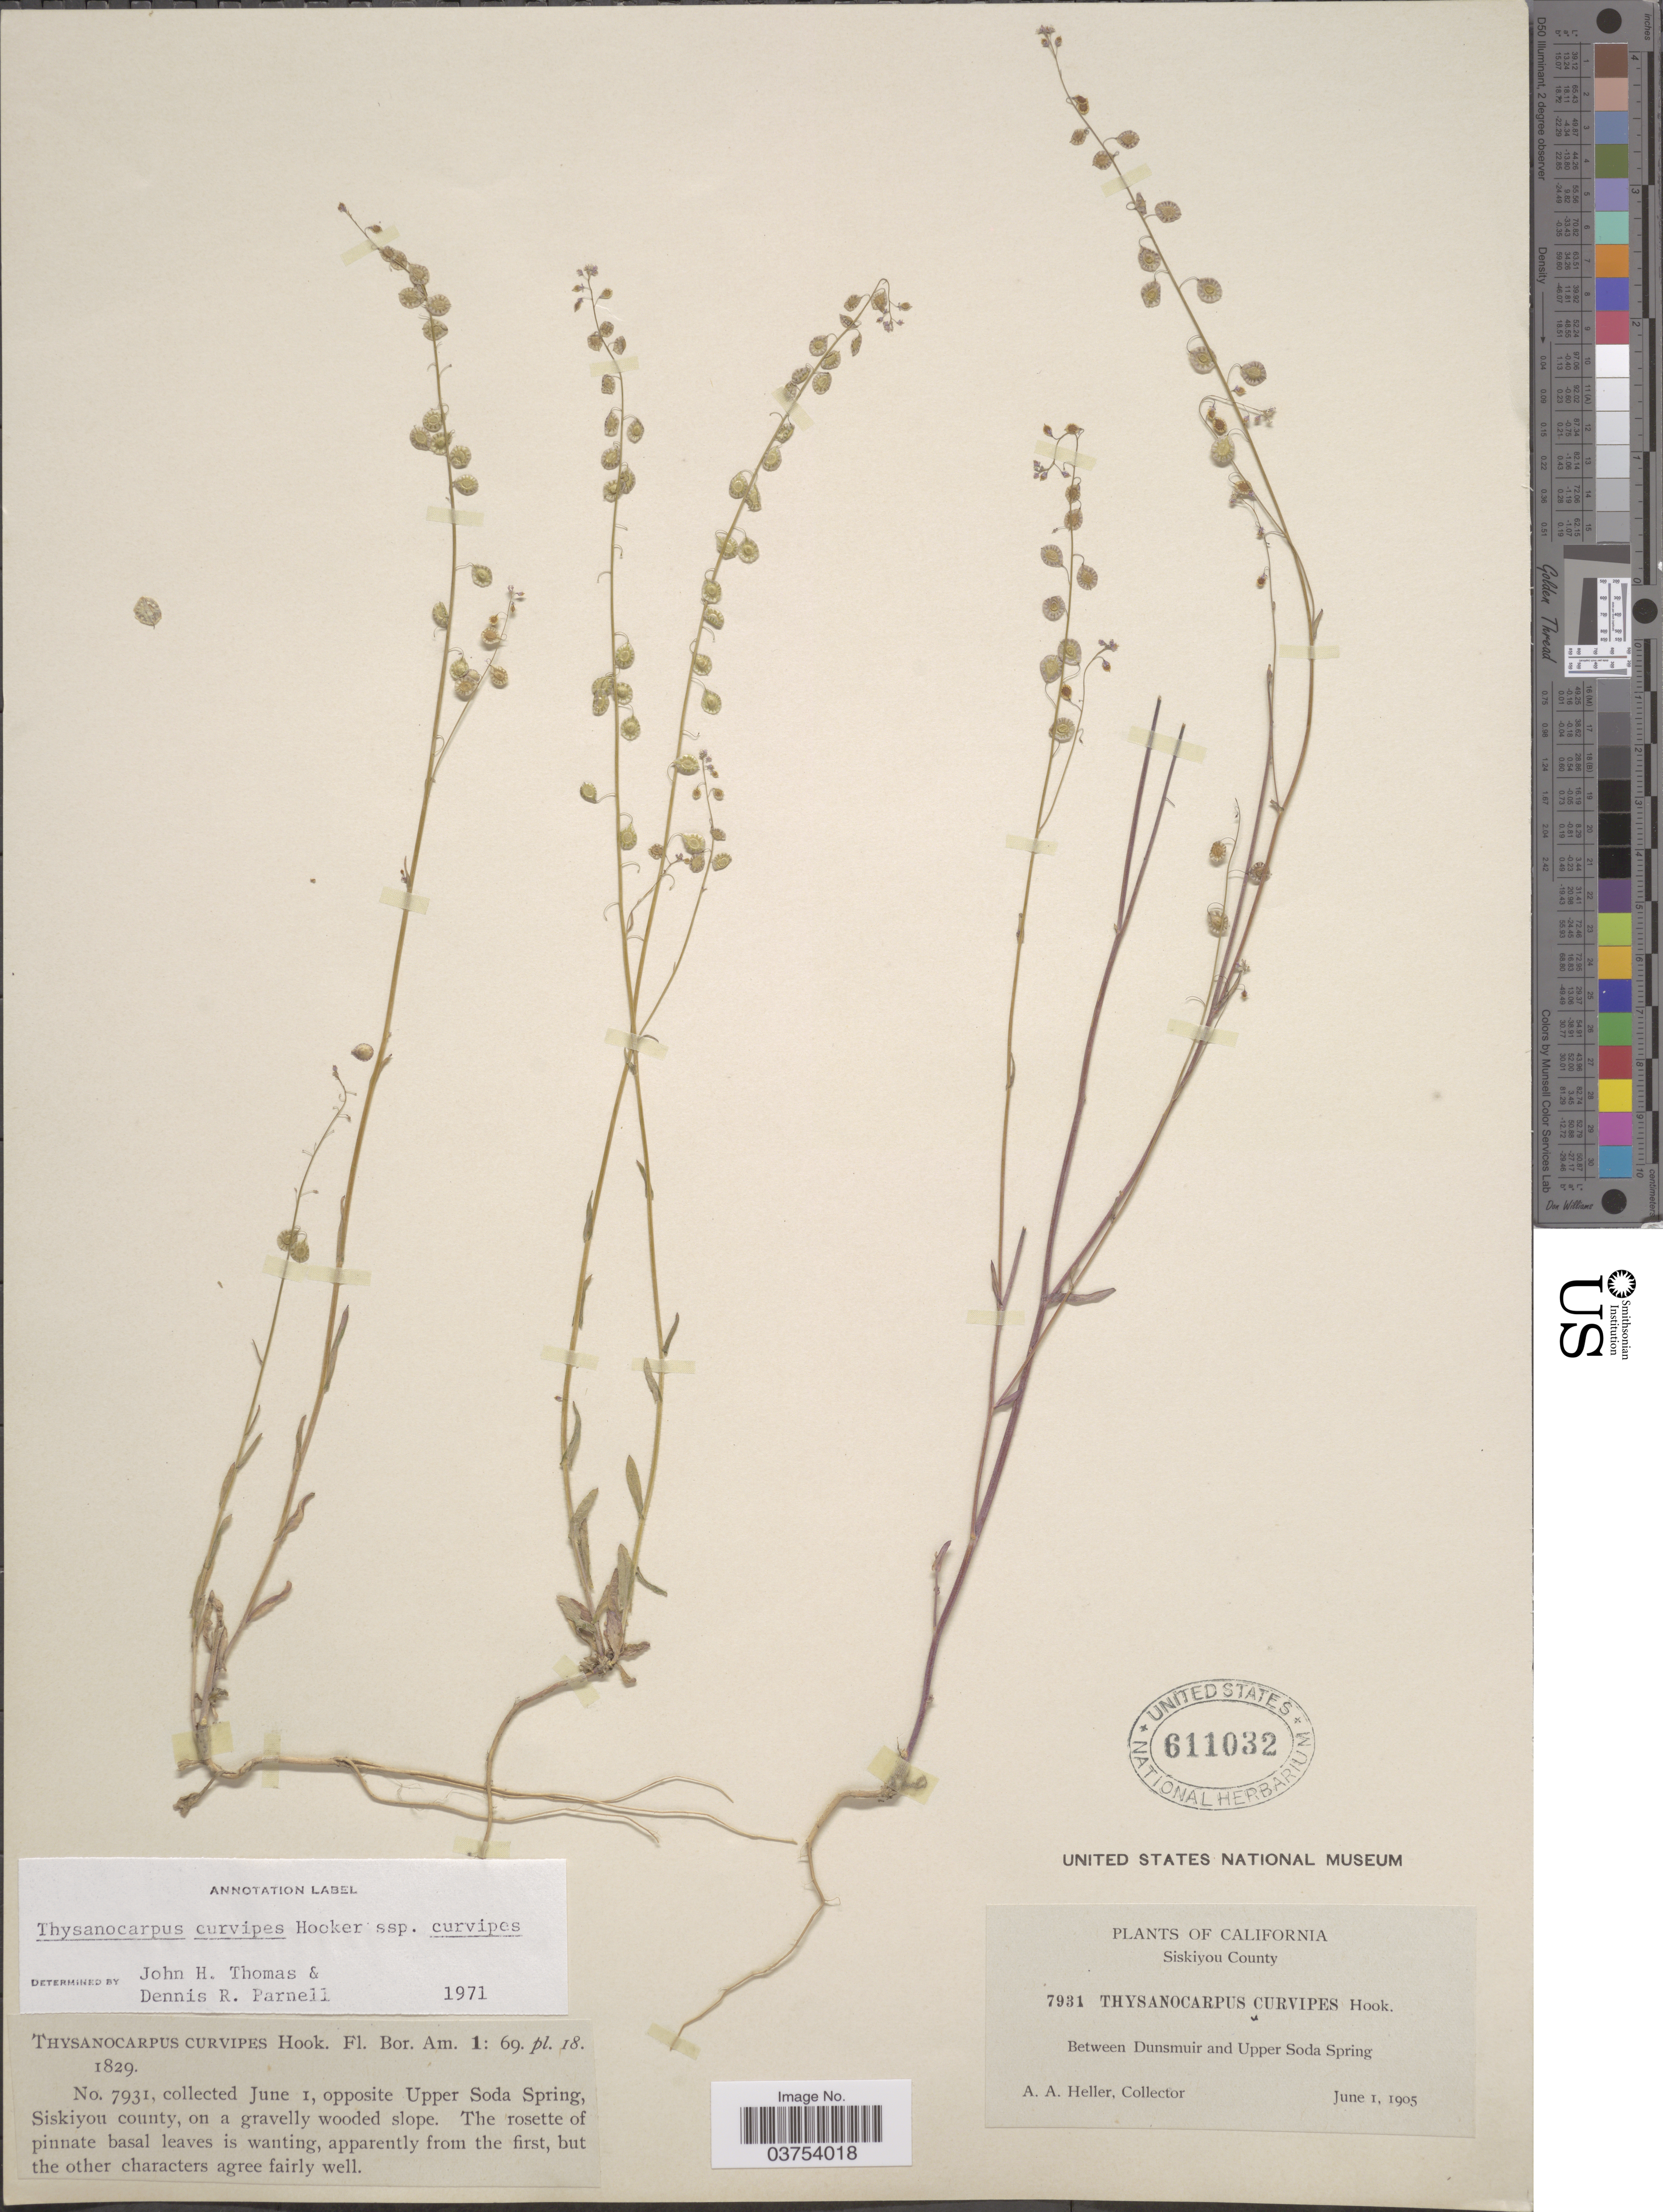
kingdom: Plantae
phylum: Tracheophyta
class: Magnoliopsida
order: Brassicales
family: Brassicaceae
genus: Thysanocarpus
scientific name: Thysanocarpus curvipes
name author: Hook.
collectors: A. A. Heller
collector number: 7931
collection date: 1905-06-01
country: United States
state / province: California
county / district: Siskiyou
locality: Siskiyou County. Between Dunsmuir and Upper Soda Spring. Opposite Upper Soda Spring.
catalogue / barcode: US 611032